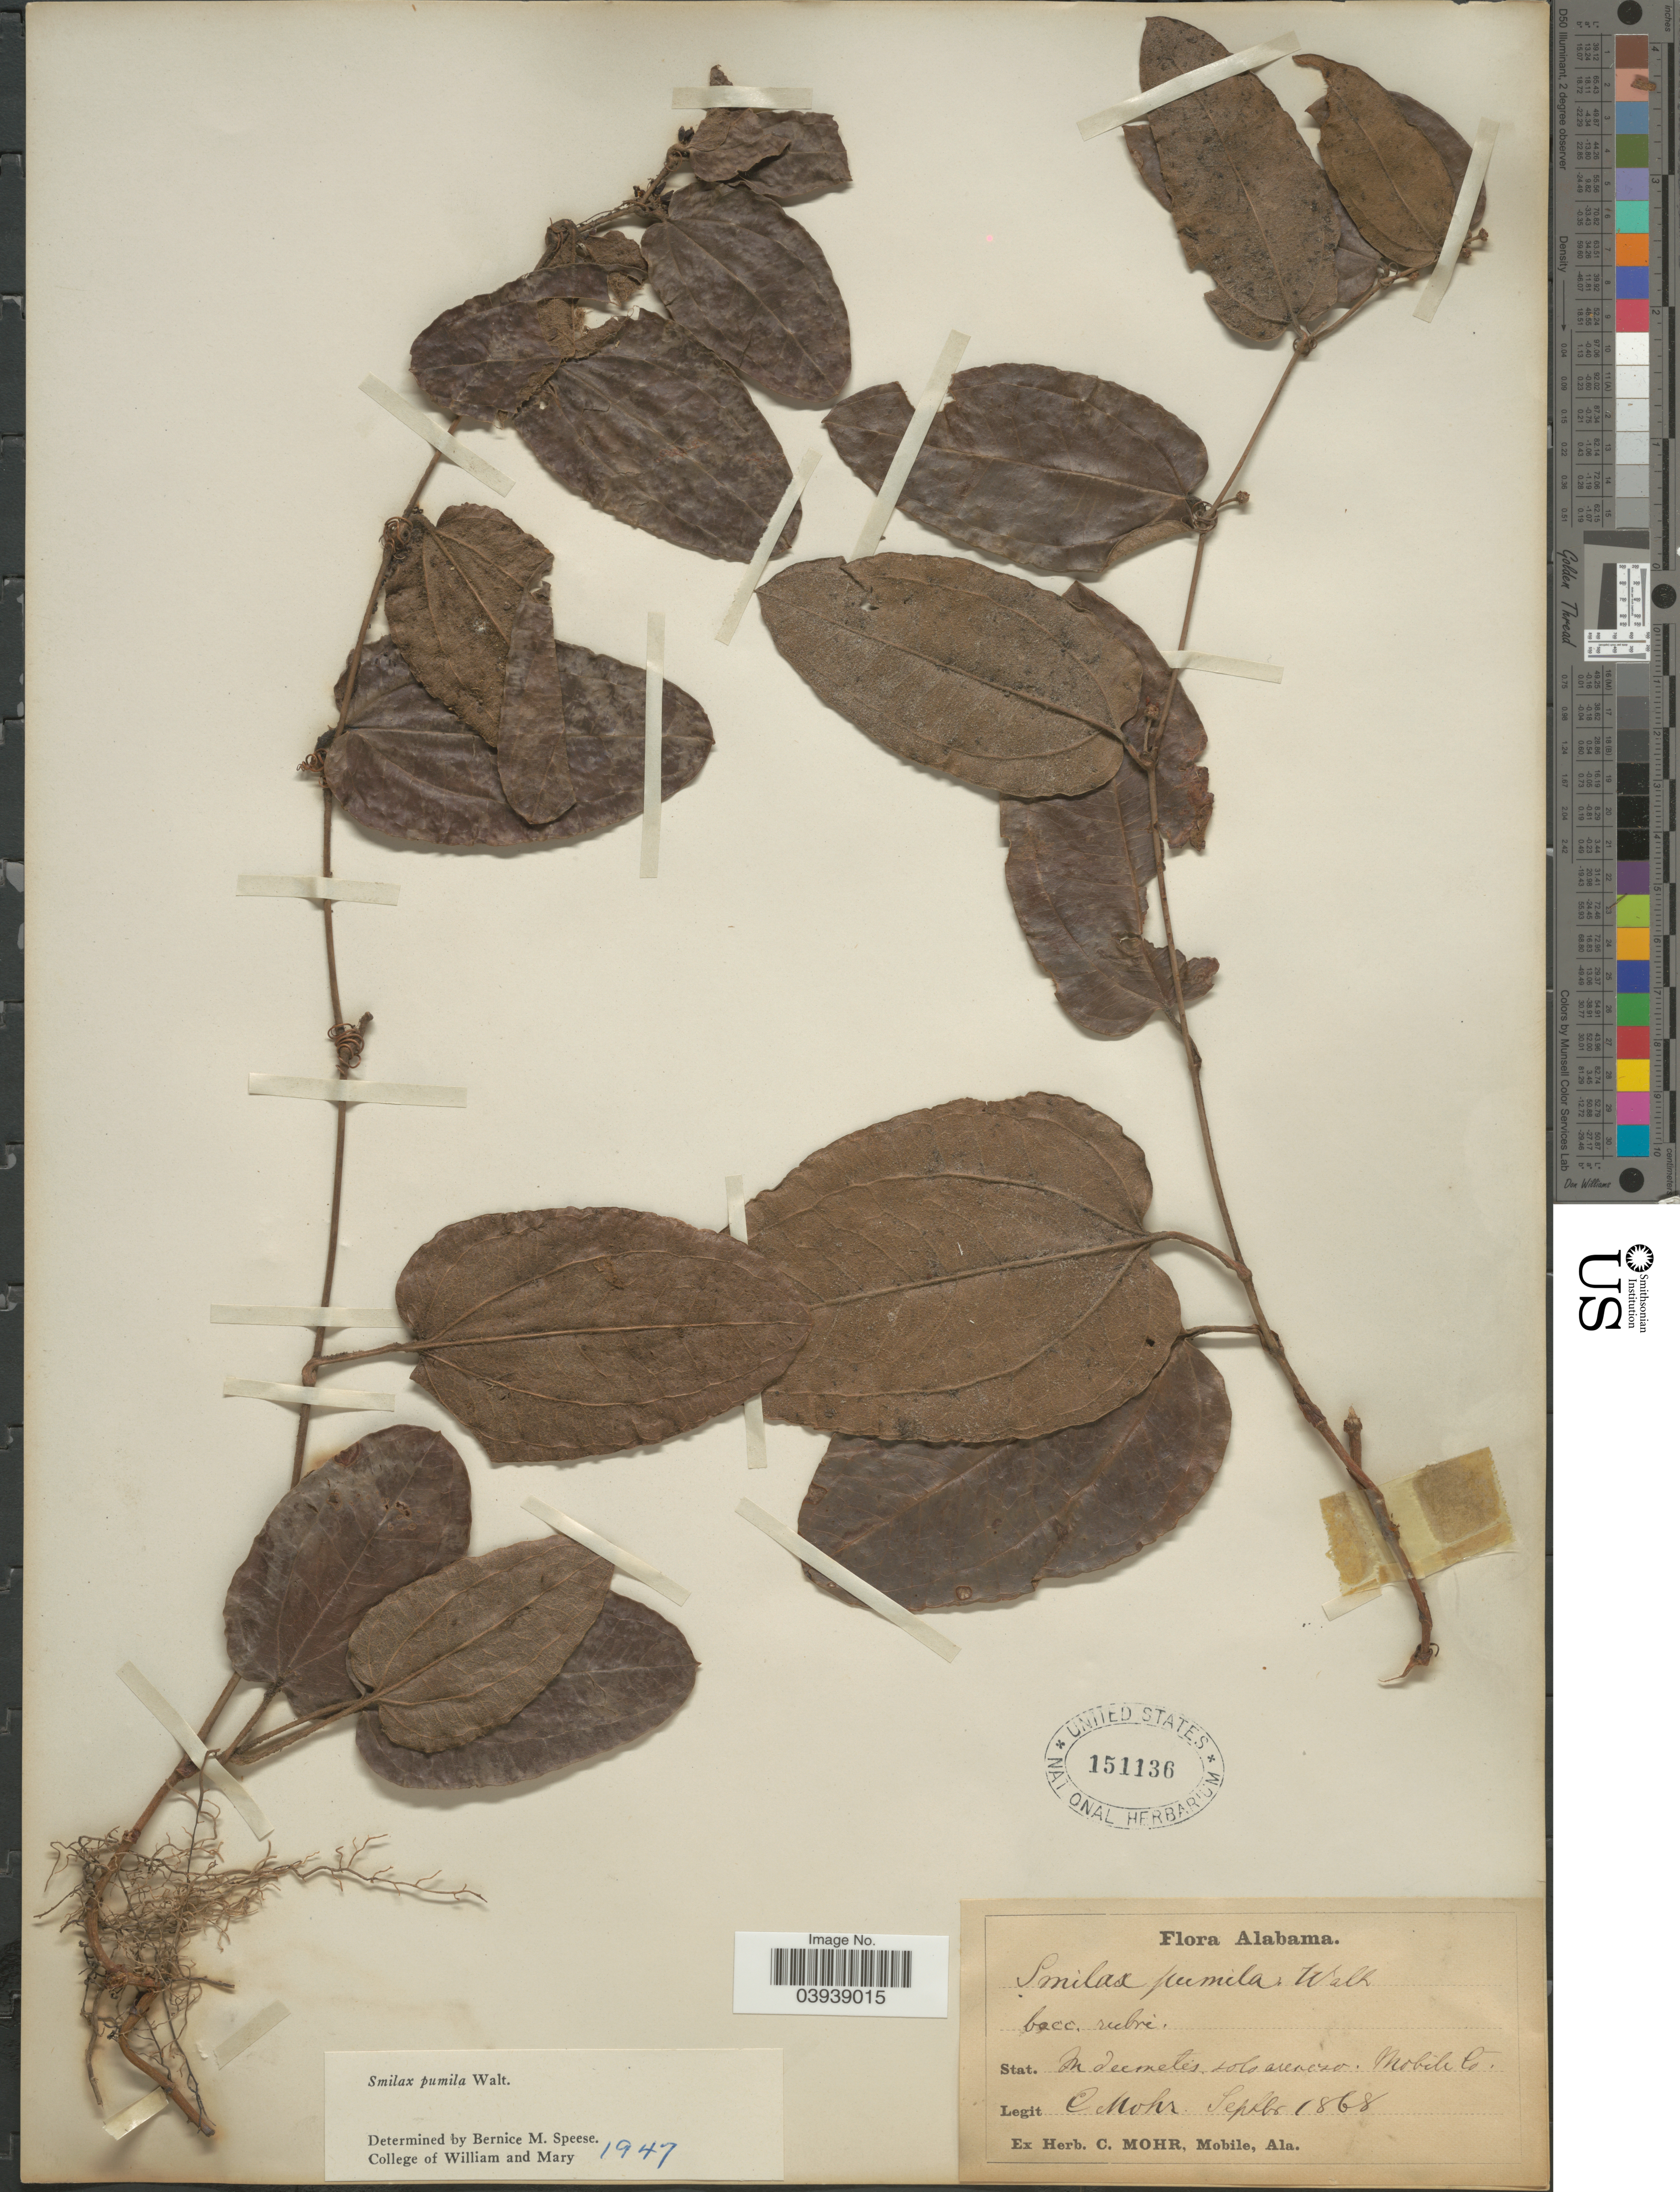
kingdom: Plantae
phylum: Tracheophyta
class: Liliopsida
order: Liliales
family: Smilacaceae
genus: Smilax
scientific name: Smilax pumila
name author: Walter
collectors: C. T. Mohr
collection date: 1868-09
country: United States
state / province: Alabama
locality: Stat. in dumetes solo arenoso. Mobile Co.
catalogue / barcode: US 151136